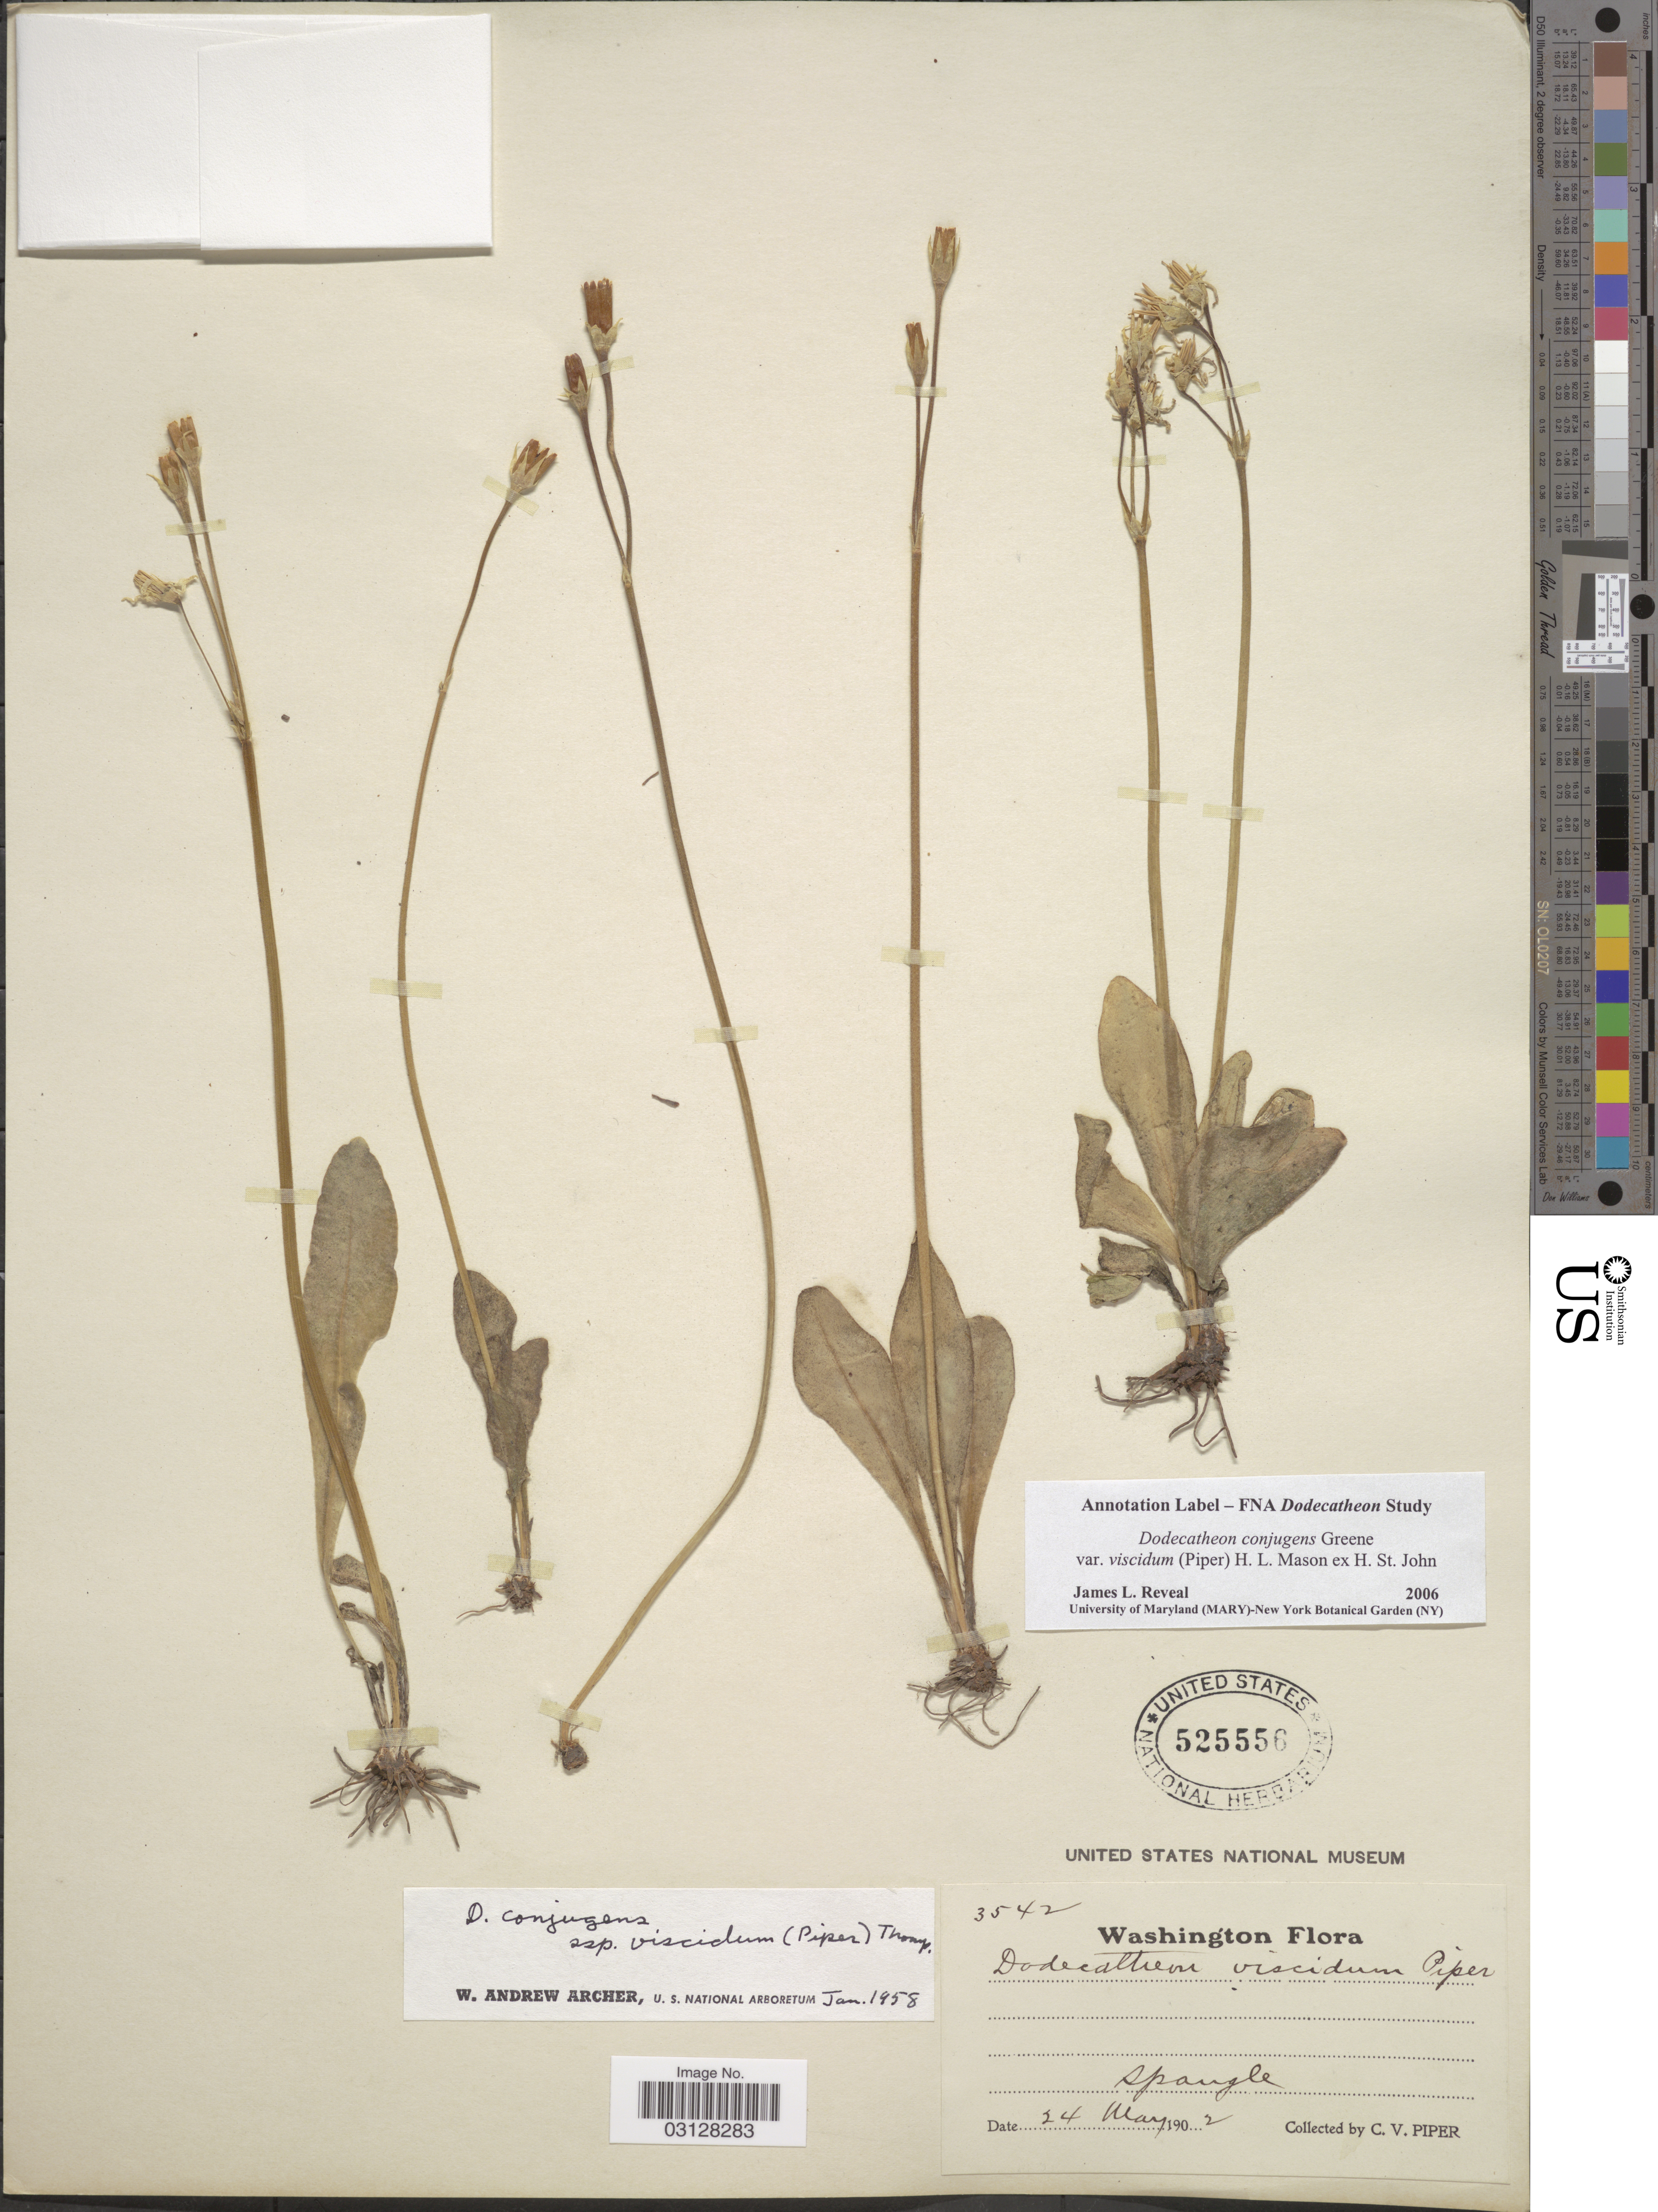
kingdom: Plantae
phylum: Tracheophyta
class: Magnoliopsida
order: Ericales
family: Primulaceae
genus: Dodecatheon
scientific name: Dodecatheon conjugens subsp. viscidum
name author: (Piper) H.J. Thomps.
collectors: C. V. Piper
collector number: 3542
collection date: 1902-05-24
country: United States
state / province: Washington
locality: Spangle.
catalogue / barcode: US 525556